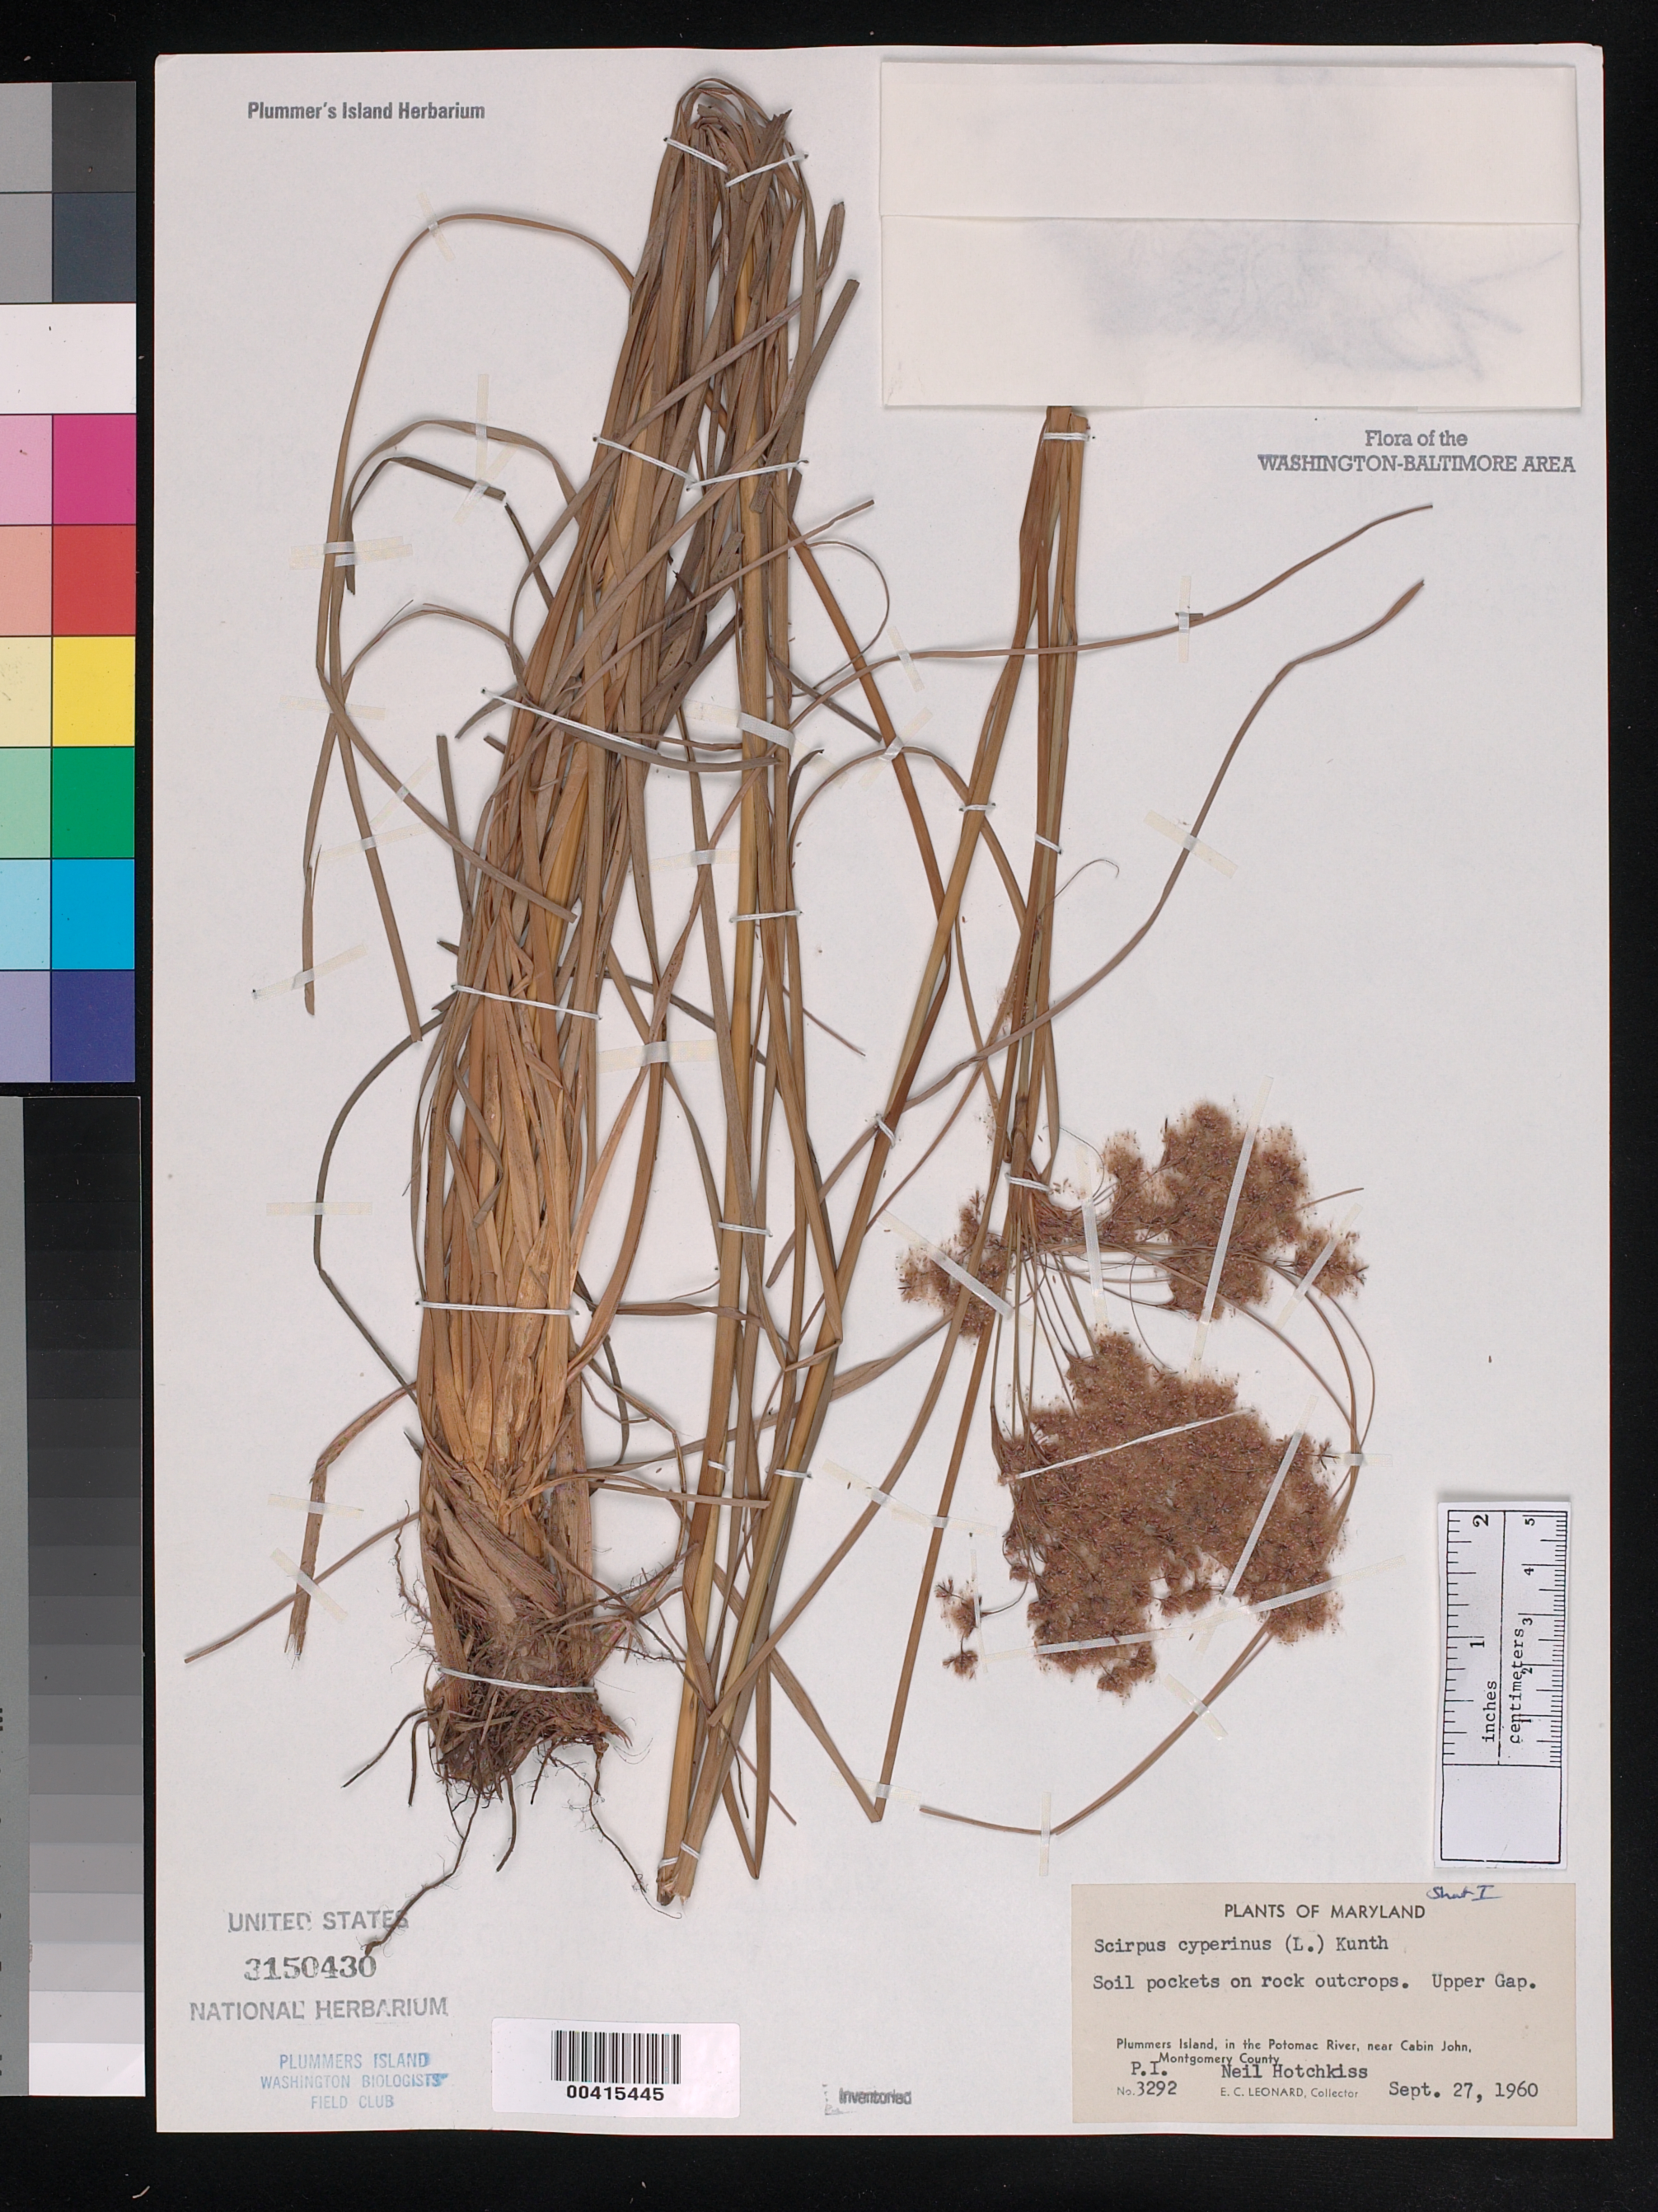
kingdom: Plantae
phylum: Tracheophyta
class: Liliopsida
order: Poales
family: Cyperaceae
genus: Scirpus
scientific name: Scirpus cyperinus (L.) Kunth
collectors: E. C. Leonard & N. Hotchkiss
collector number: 3292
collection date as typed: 27 Sep 1960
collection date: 1960-09-27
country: United States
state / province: Maryland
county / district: Montgomery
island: Plummers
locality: Plummer's Island; Upper Gap C. & O. Canal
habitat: Soil pockets on rock outcrops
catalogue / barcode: US 3150430